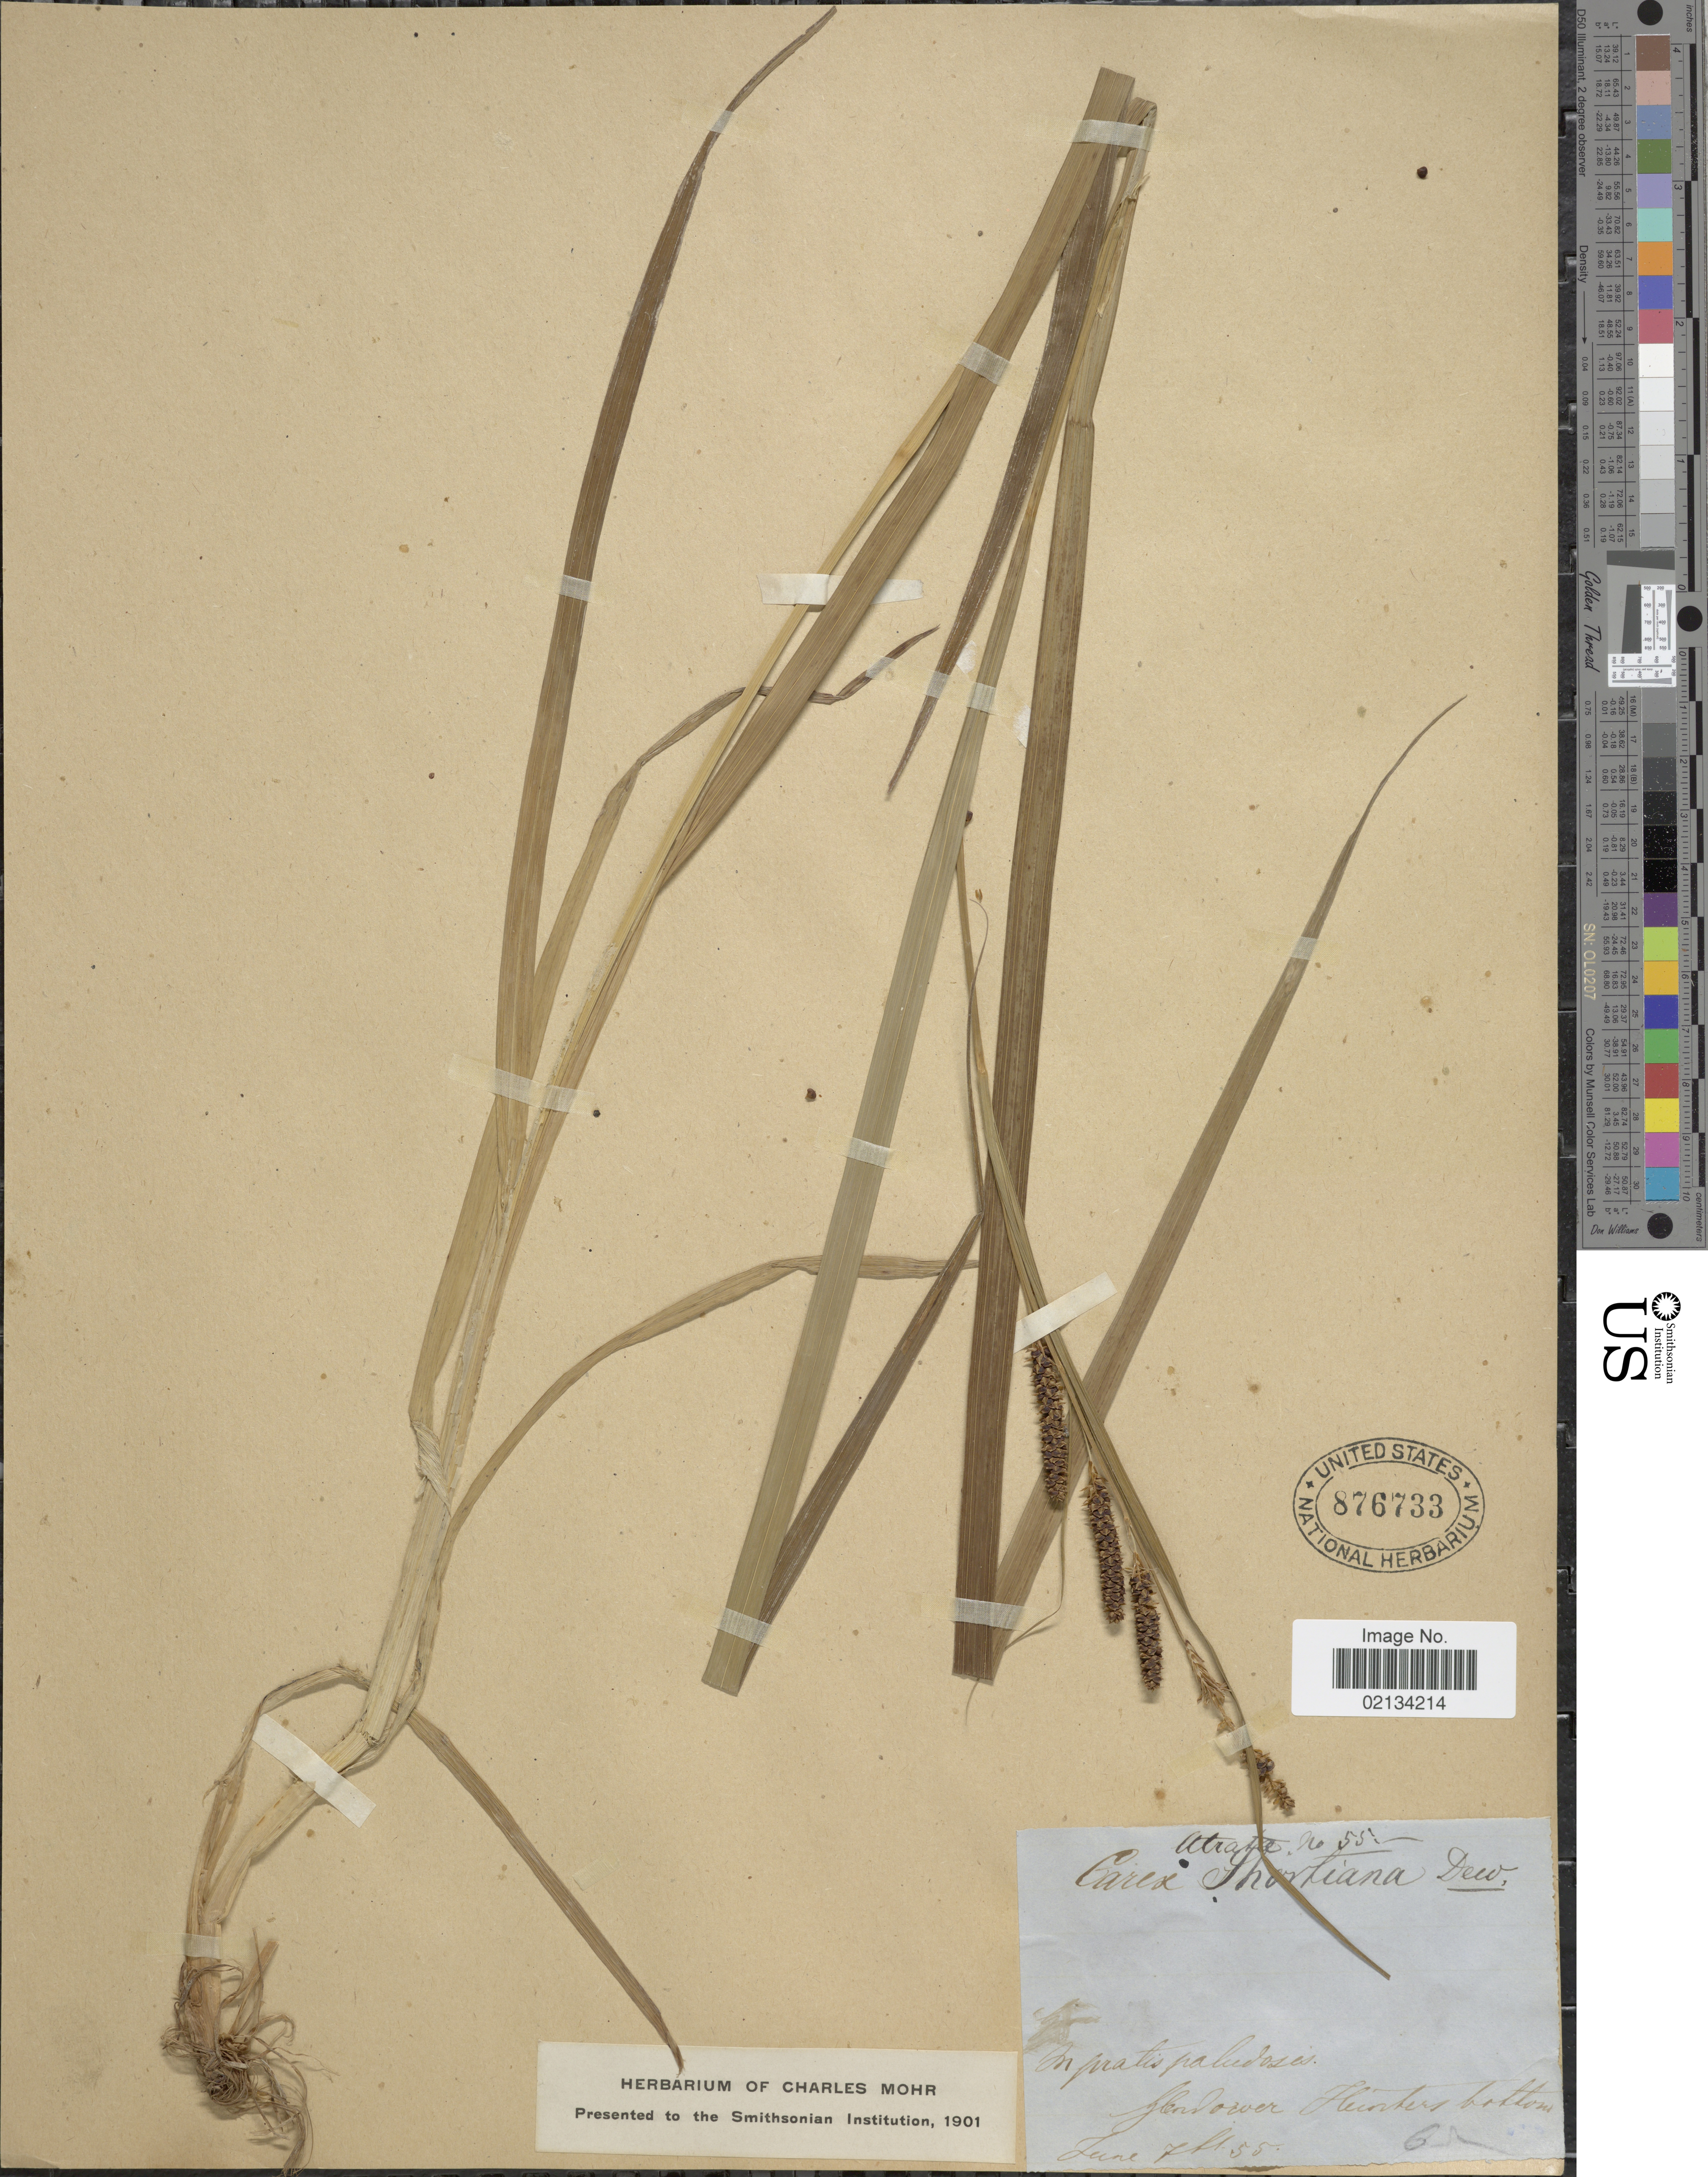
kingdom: Plantae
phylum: Tracheophyta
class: Liliopsida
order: Poales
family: Cyperaceae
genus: Carex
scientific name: Carex shortiana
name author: Dewey & Torr.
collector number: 55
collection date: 1855-06-07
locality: In pratis paludosis, Glendover Hunters bottom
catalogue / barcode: US 876733